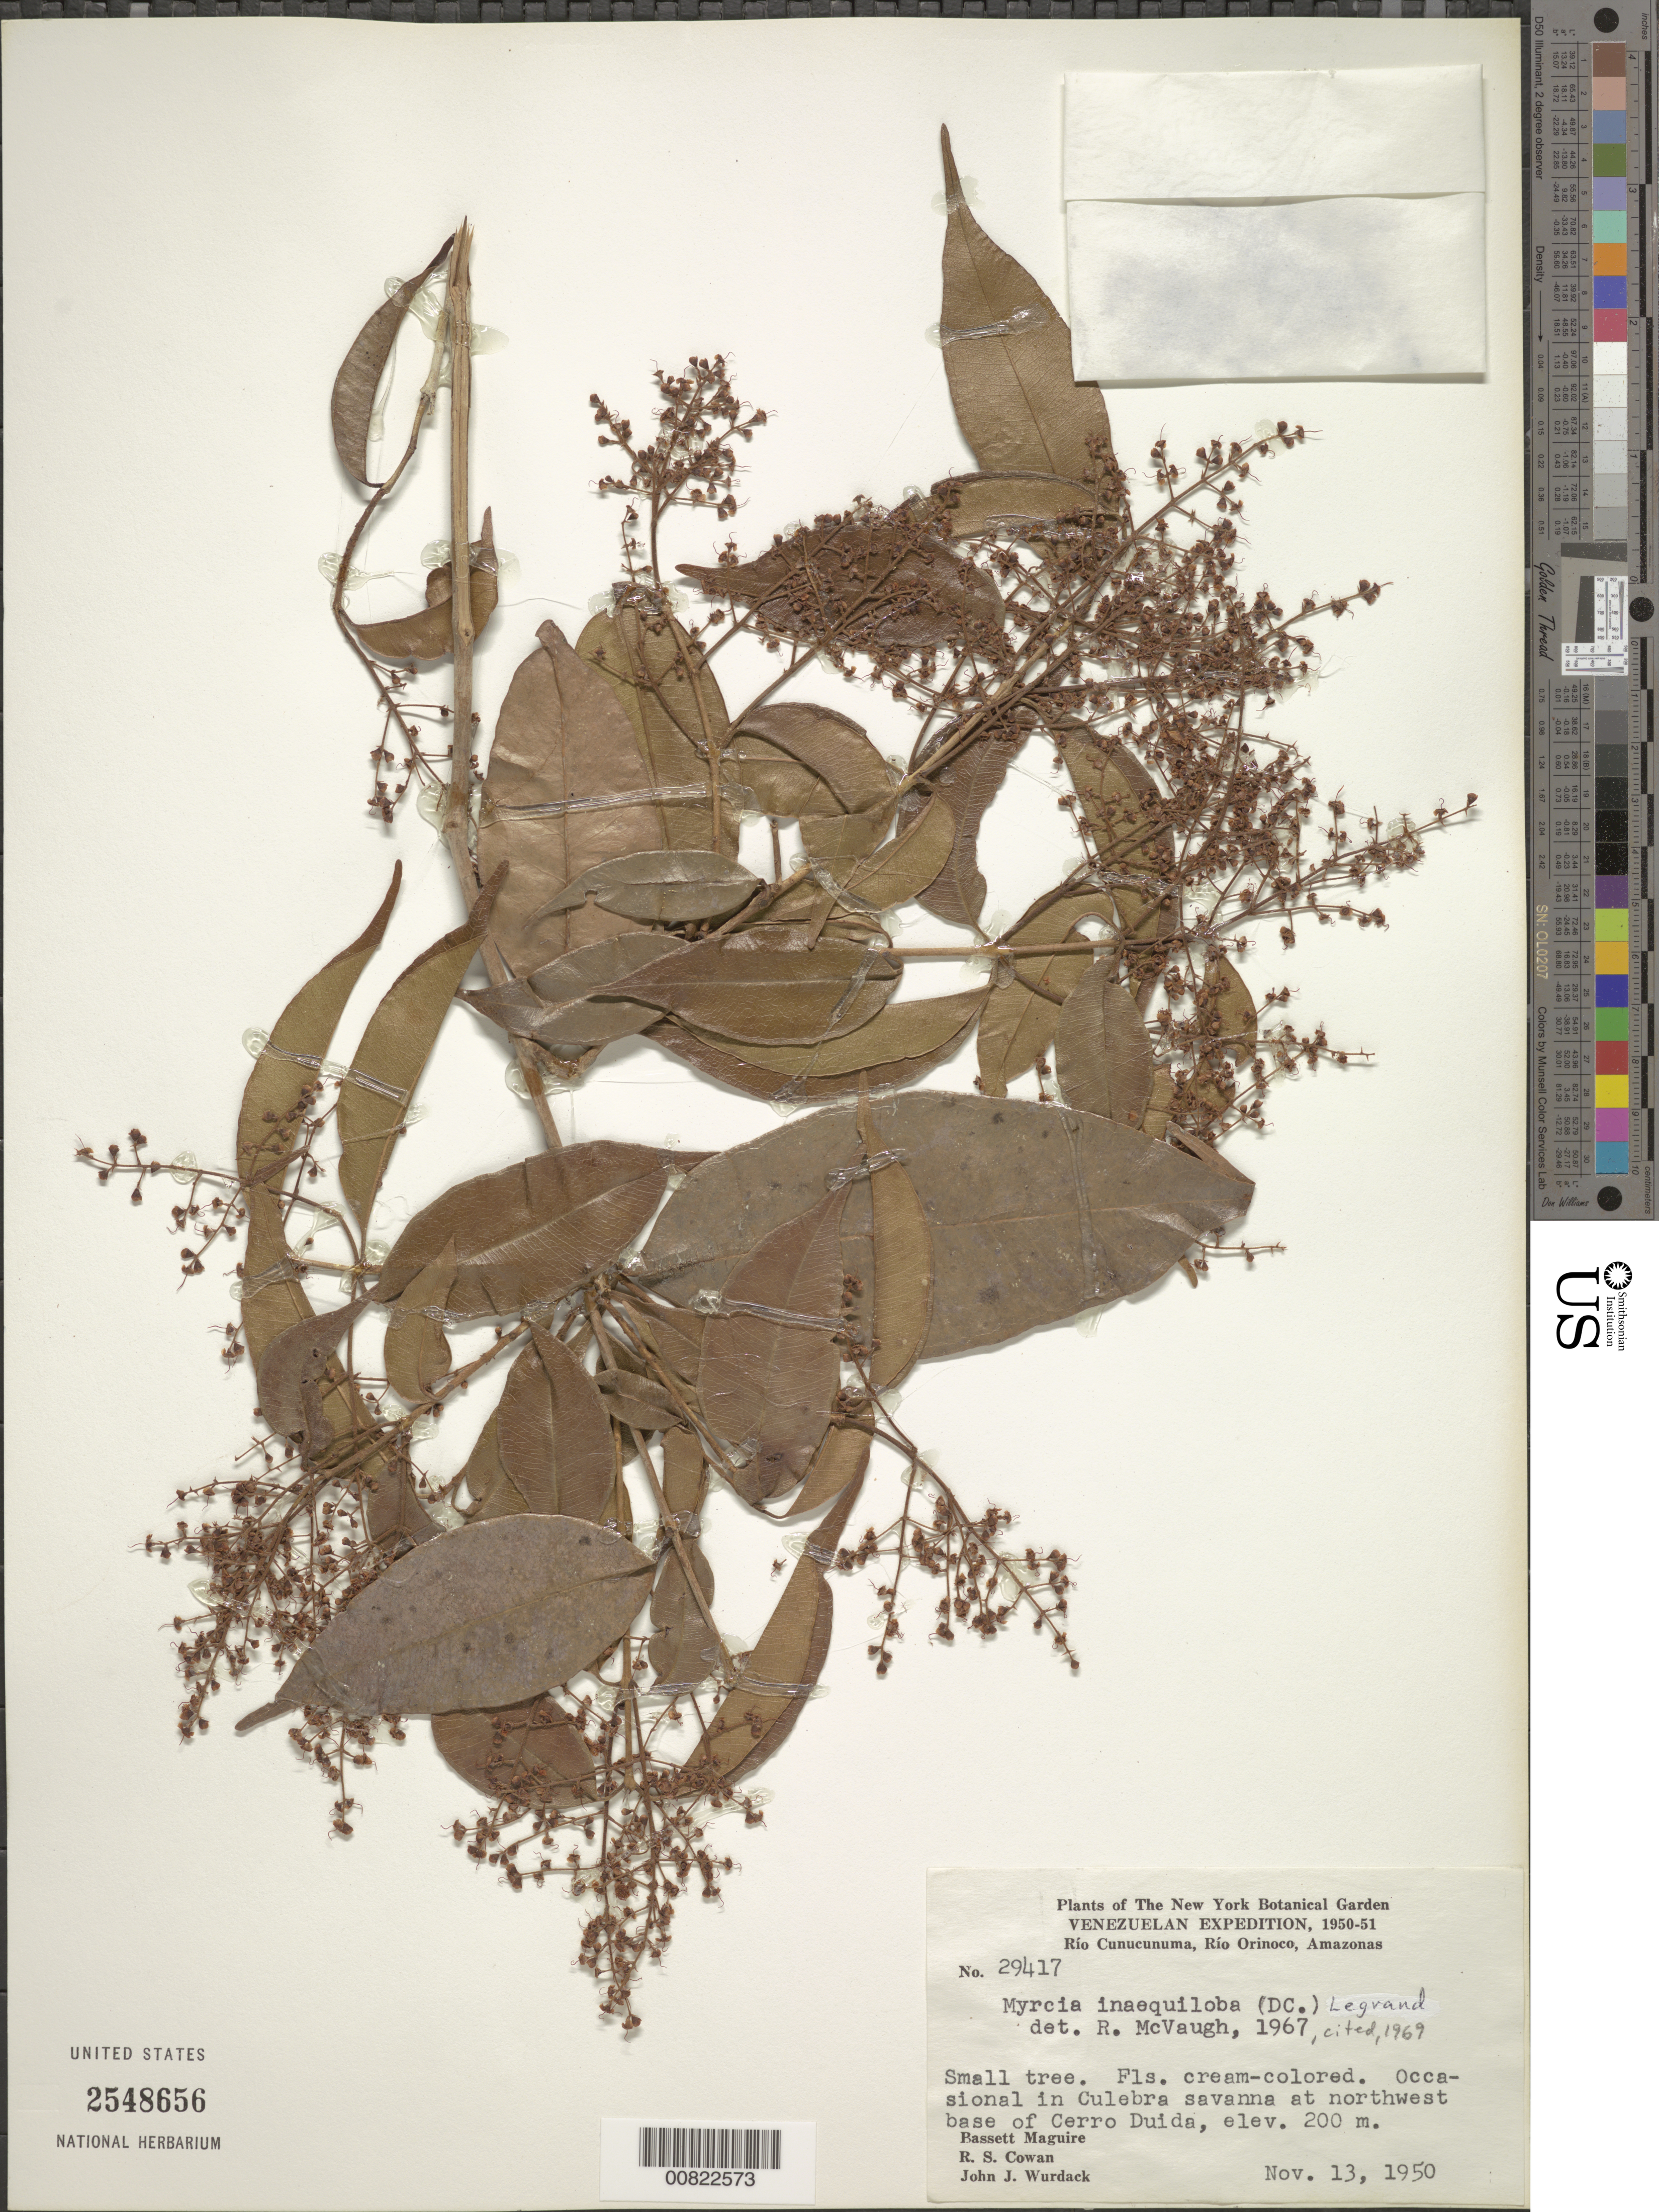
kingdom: Plantae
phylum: Tracheophyta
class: Magnoliopsida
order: Myrtales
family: Myrtaceae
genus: Myrcia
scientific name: Myrcia inaequiloba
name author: (DC.) D. Legrand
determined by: McVaugh, R.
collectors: B. Maguire, R. S. Cowan & J. J. Wurdack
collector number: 29417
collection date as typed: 13-Nov-50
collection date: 1950-11-13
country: Venezuela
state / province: Amazonas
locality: Río Cunucunuma, Río Orinoco, N base of Cerro Duida, Culebra savanna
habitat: Savanna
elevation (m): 200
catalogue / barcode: US 2548656